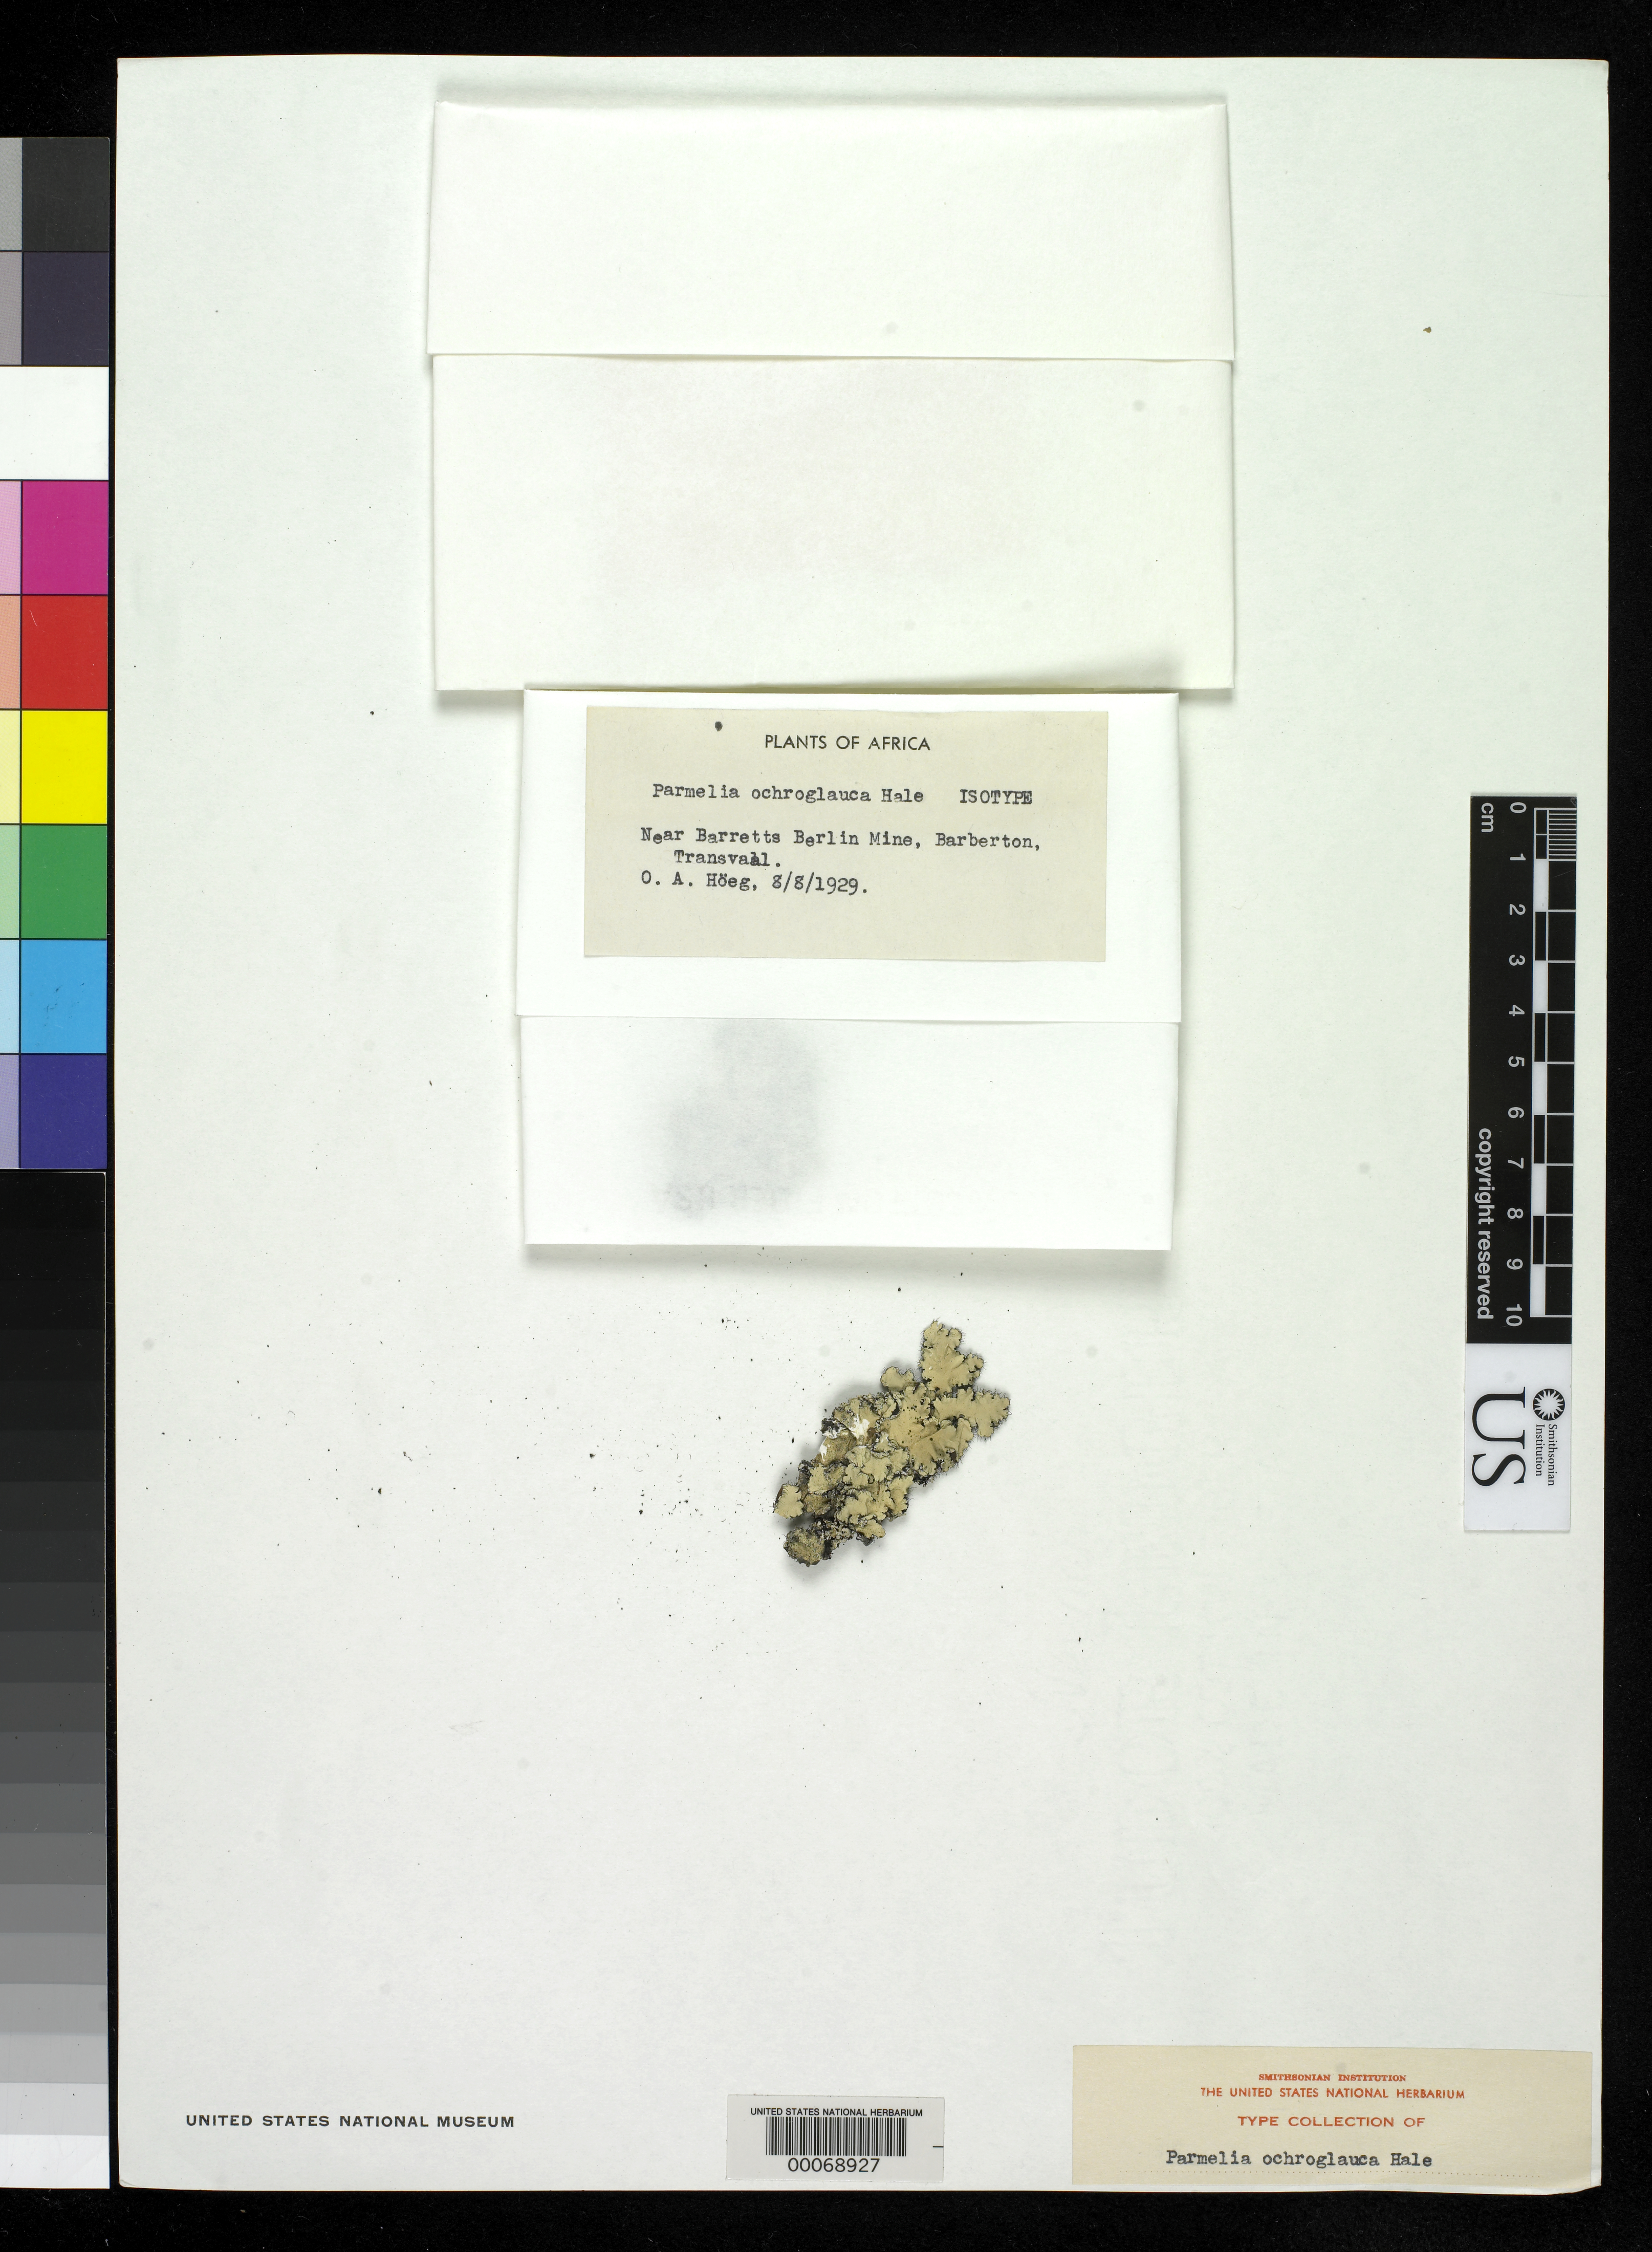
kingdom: Fungi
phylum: Ascomycota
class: Lecanoromycetes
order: Lecanorales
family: Parmeliaceae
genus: Parmelia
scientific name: Parmelia ochroglauca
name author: Hale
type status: Isotype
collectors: O. Hoeg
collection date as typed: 08 Aug 1929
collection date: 1929-08-08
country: South Africa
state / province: Mpumalanga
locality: Near Barretts Berlin Mine, Barberton. Transvaal